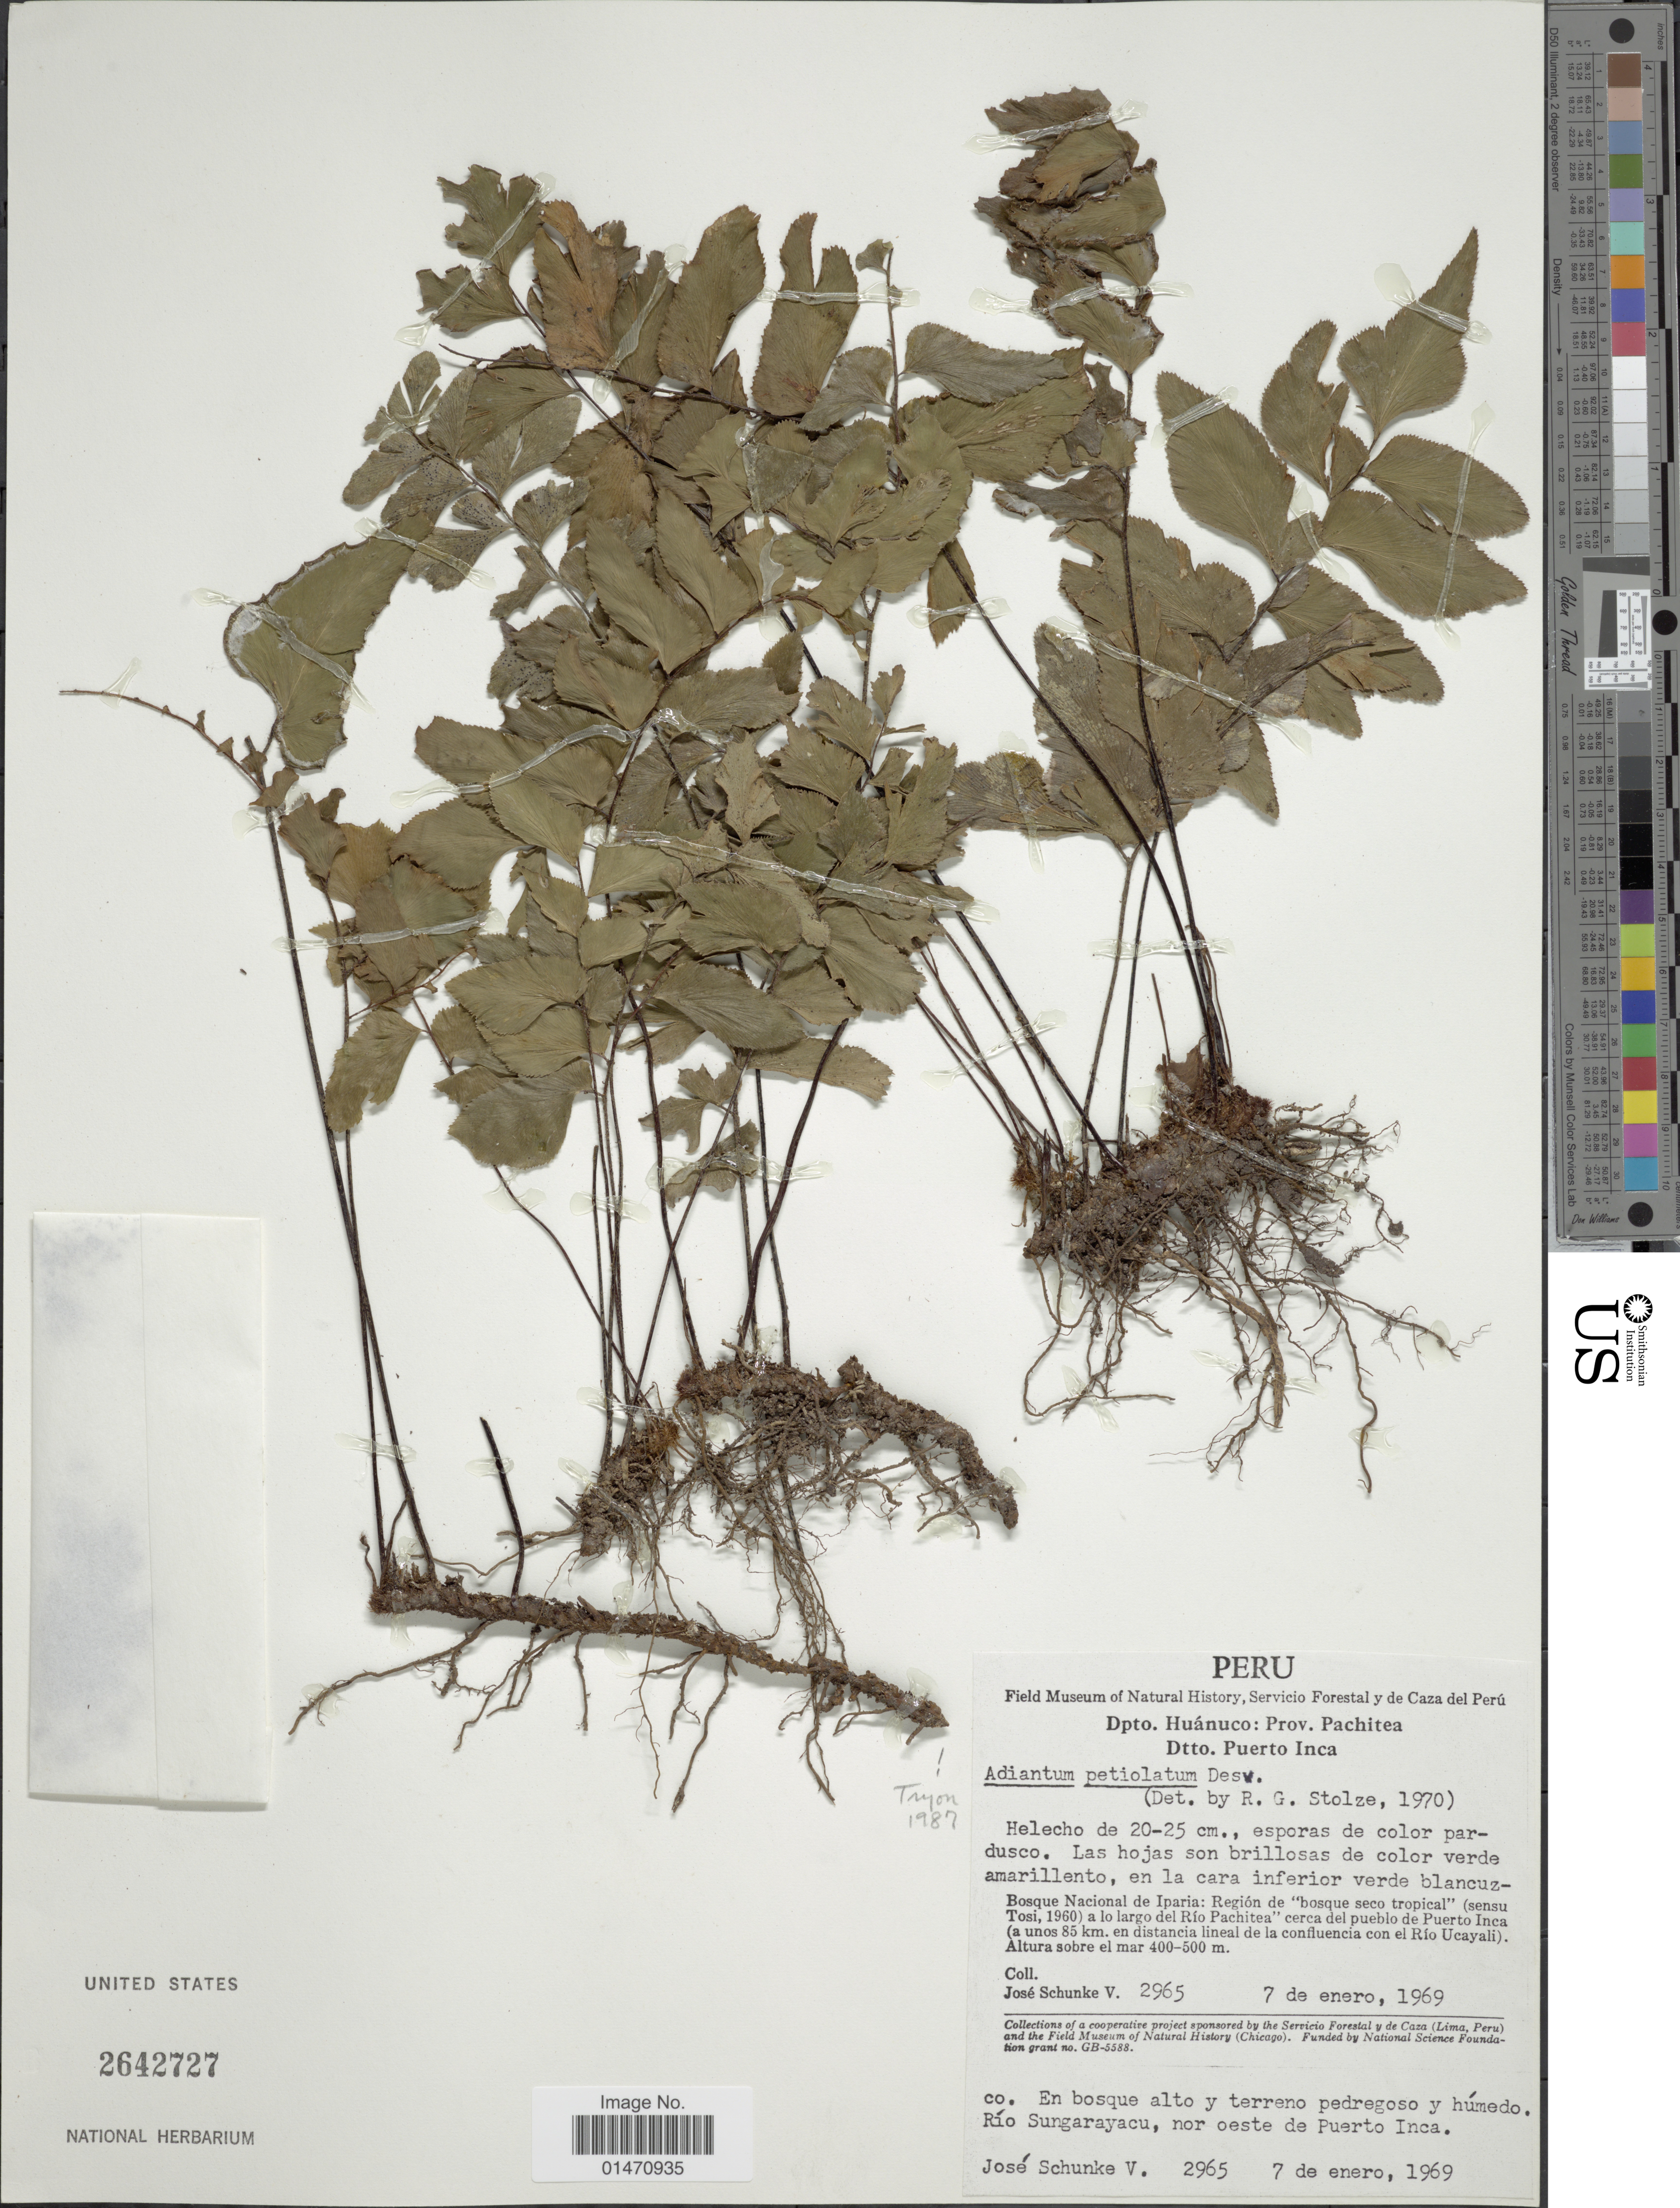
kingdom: Plantae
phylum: Tracheophyta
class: Polypodiopsida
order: Polypodiales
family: Pteridaceae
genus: Adiantum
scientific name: Adiantum petiolatum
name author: Desv.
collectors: J. Schunke Vigo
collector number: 2965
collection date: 1969-01-07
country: Peru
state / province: Huánuco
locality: Dpto. Huánuco: Prov. Pachitea, Dtto. Puerto Inca, bosquq nacional de Iparia: region de bosque seco tropical, sensu Tosi, 1960 a lo largo del Rio Pachitea cerca del pueblo de Puerto Inca a unos 85km en distancia lineal de la confluencia con el Rio Ucayali, co. en bosque alto y tereno pedregoso y humedo, Rio Sungaraycu nor oeste de Puerto Inca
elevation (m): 400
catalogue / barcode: US 2642727